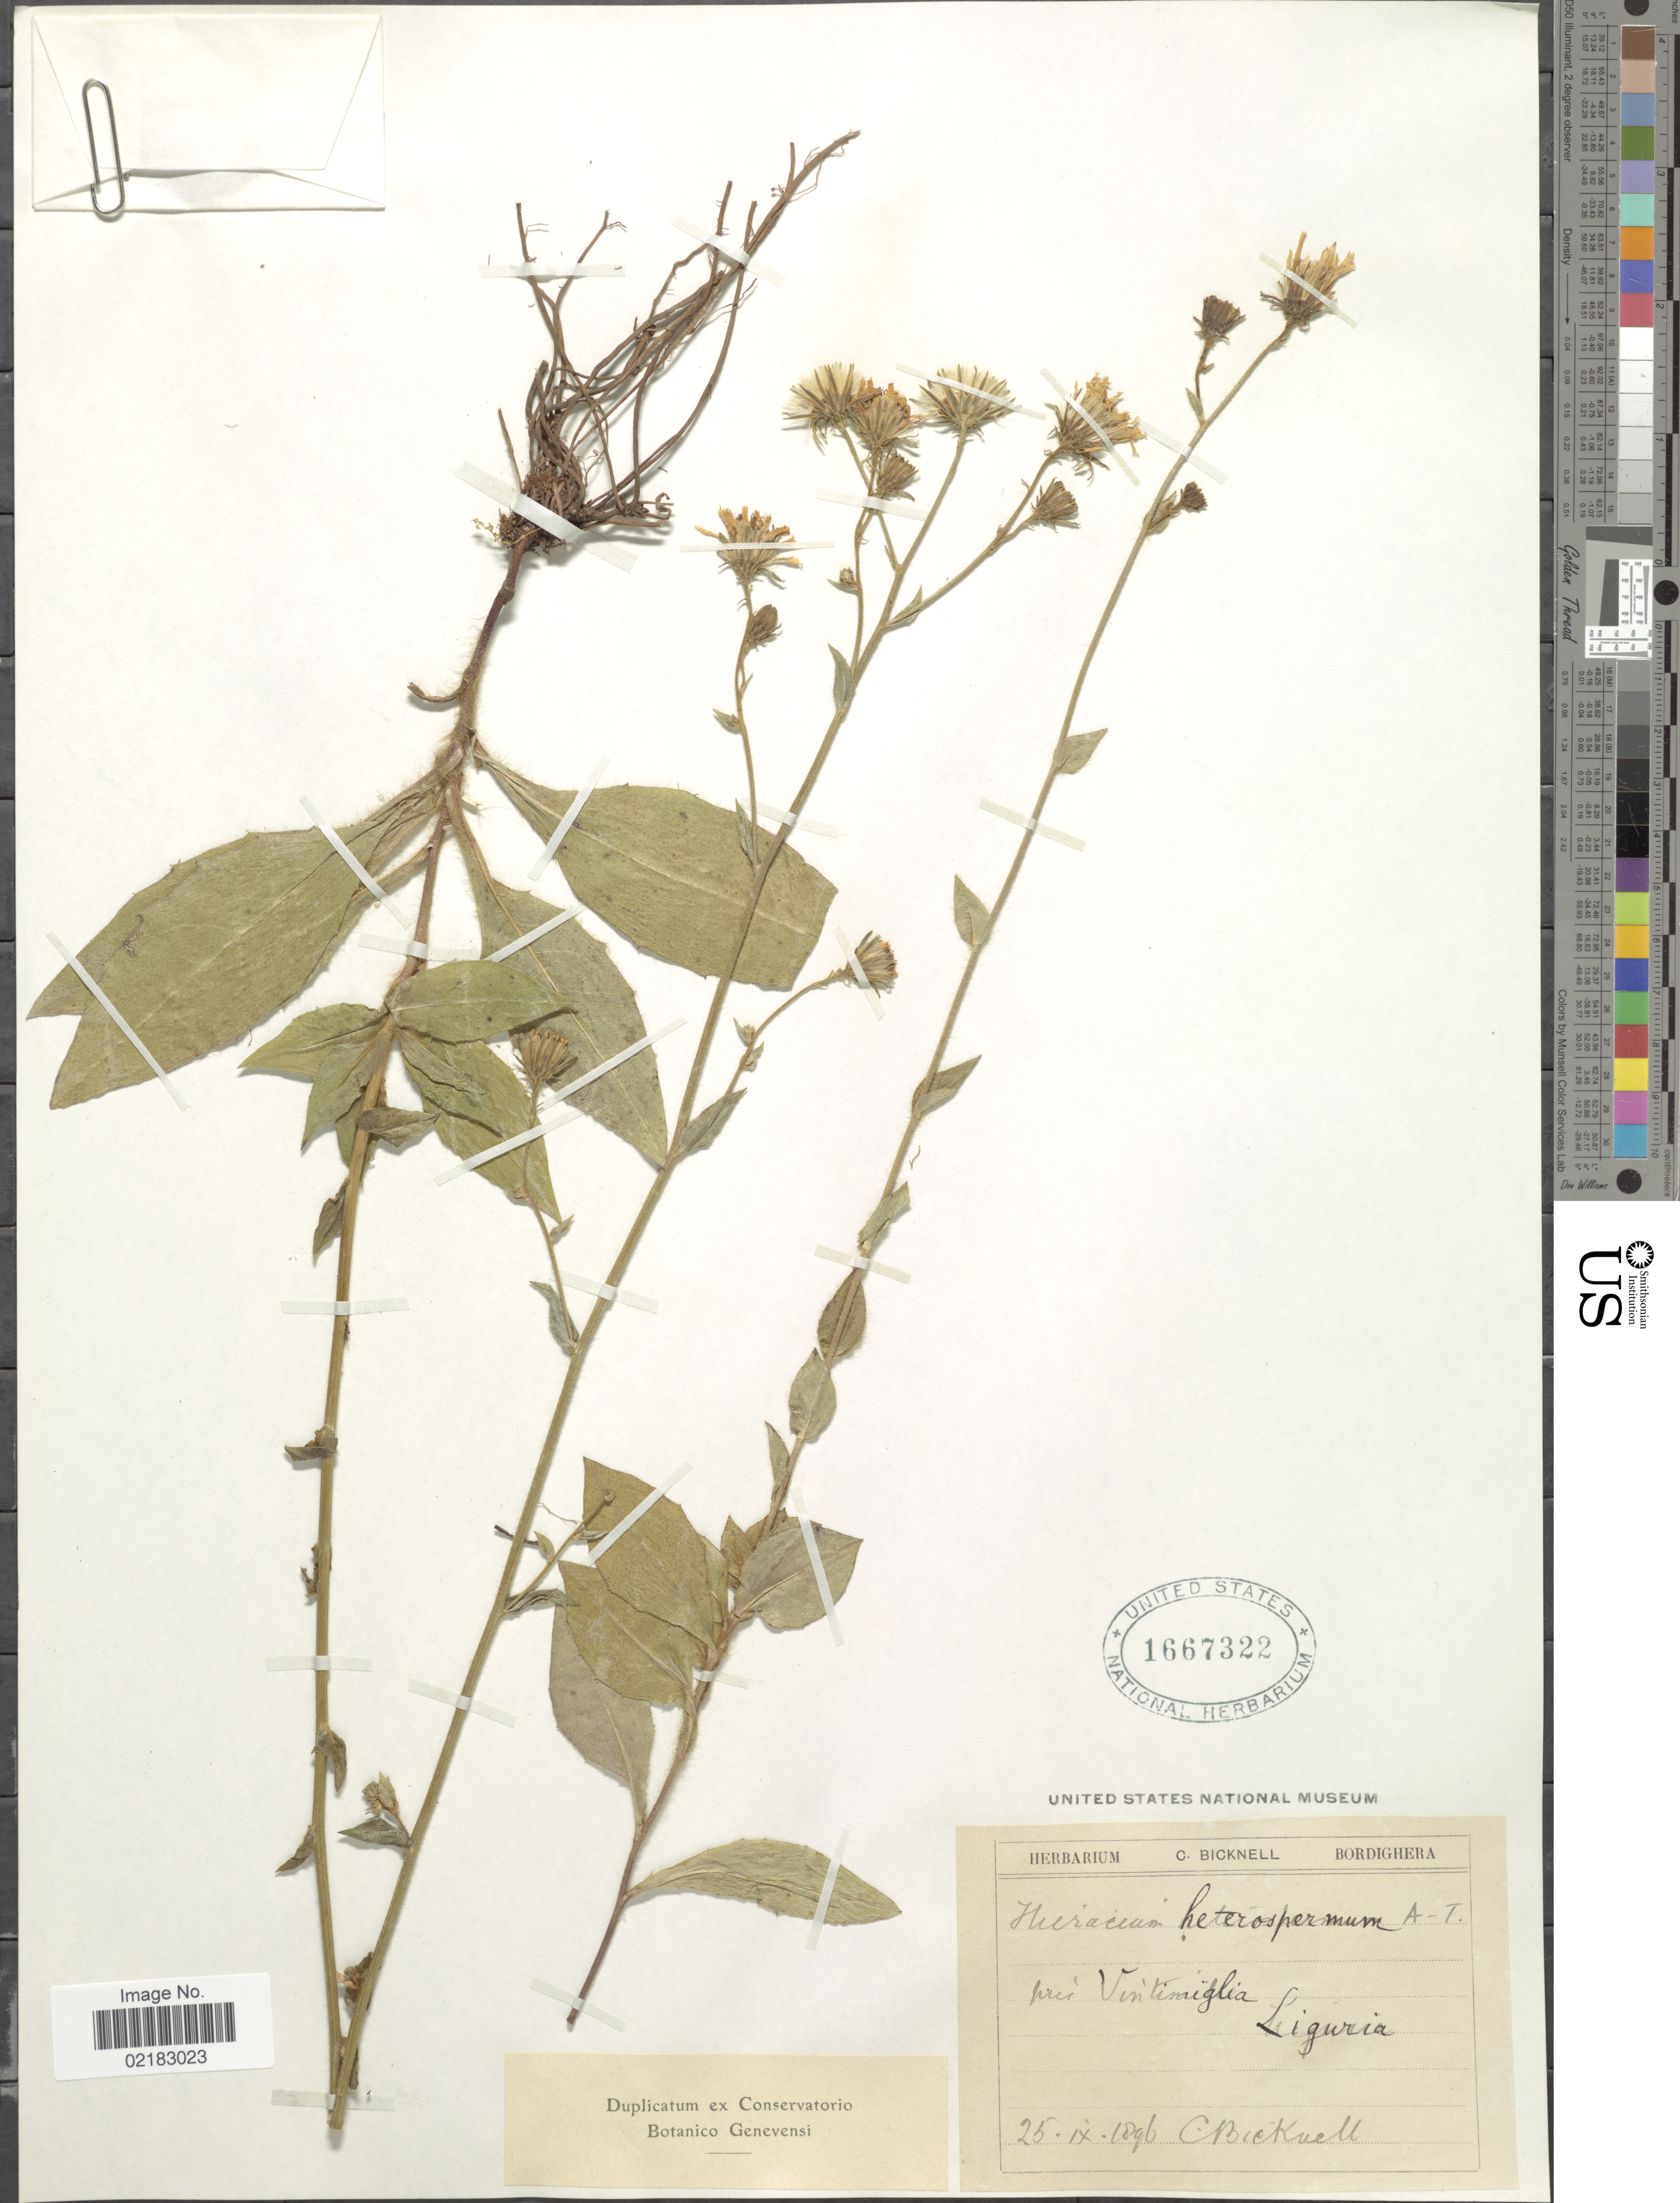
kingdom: Plantae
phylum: Tracheophyta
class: Magnoliopsida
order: Asterales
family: Asteraceae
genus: Hieracium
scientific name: Hieracium racemosum subsp. heterospermum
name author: (Arvet-Touvet) Zahn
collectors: C. Bicknell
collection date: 1896-09-25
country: Italy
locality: Vintimiglia, Liguria [interpreted]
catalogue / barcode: US 1667322